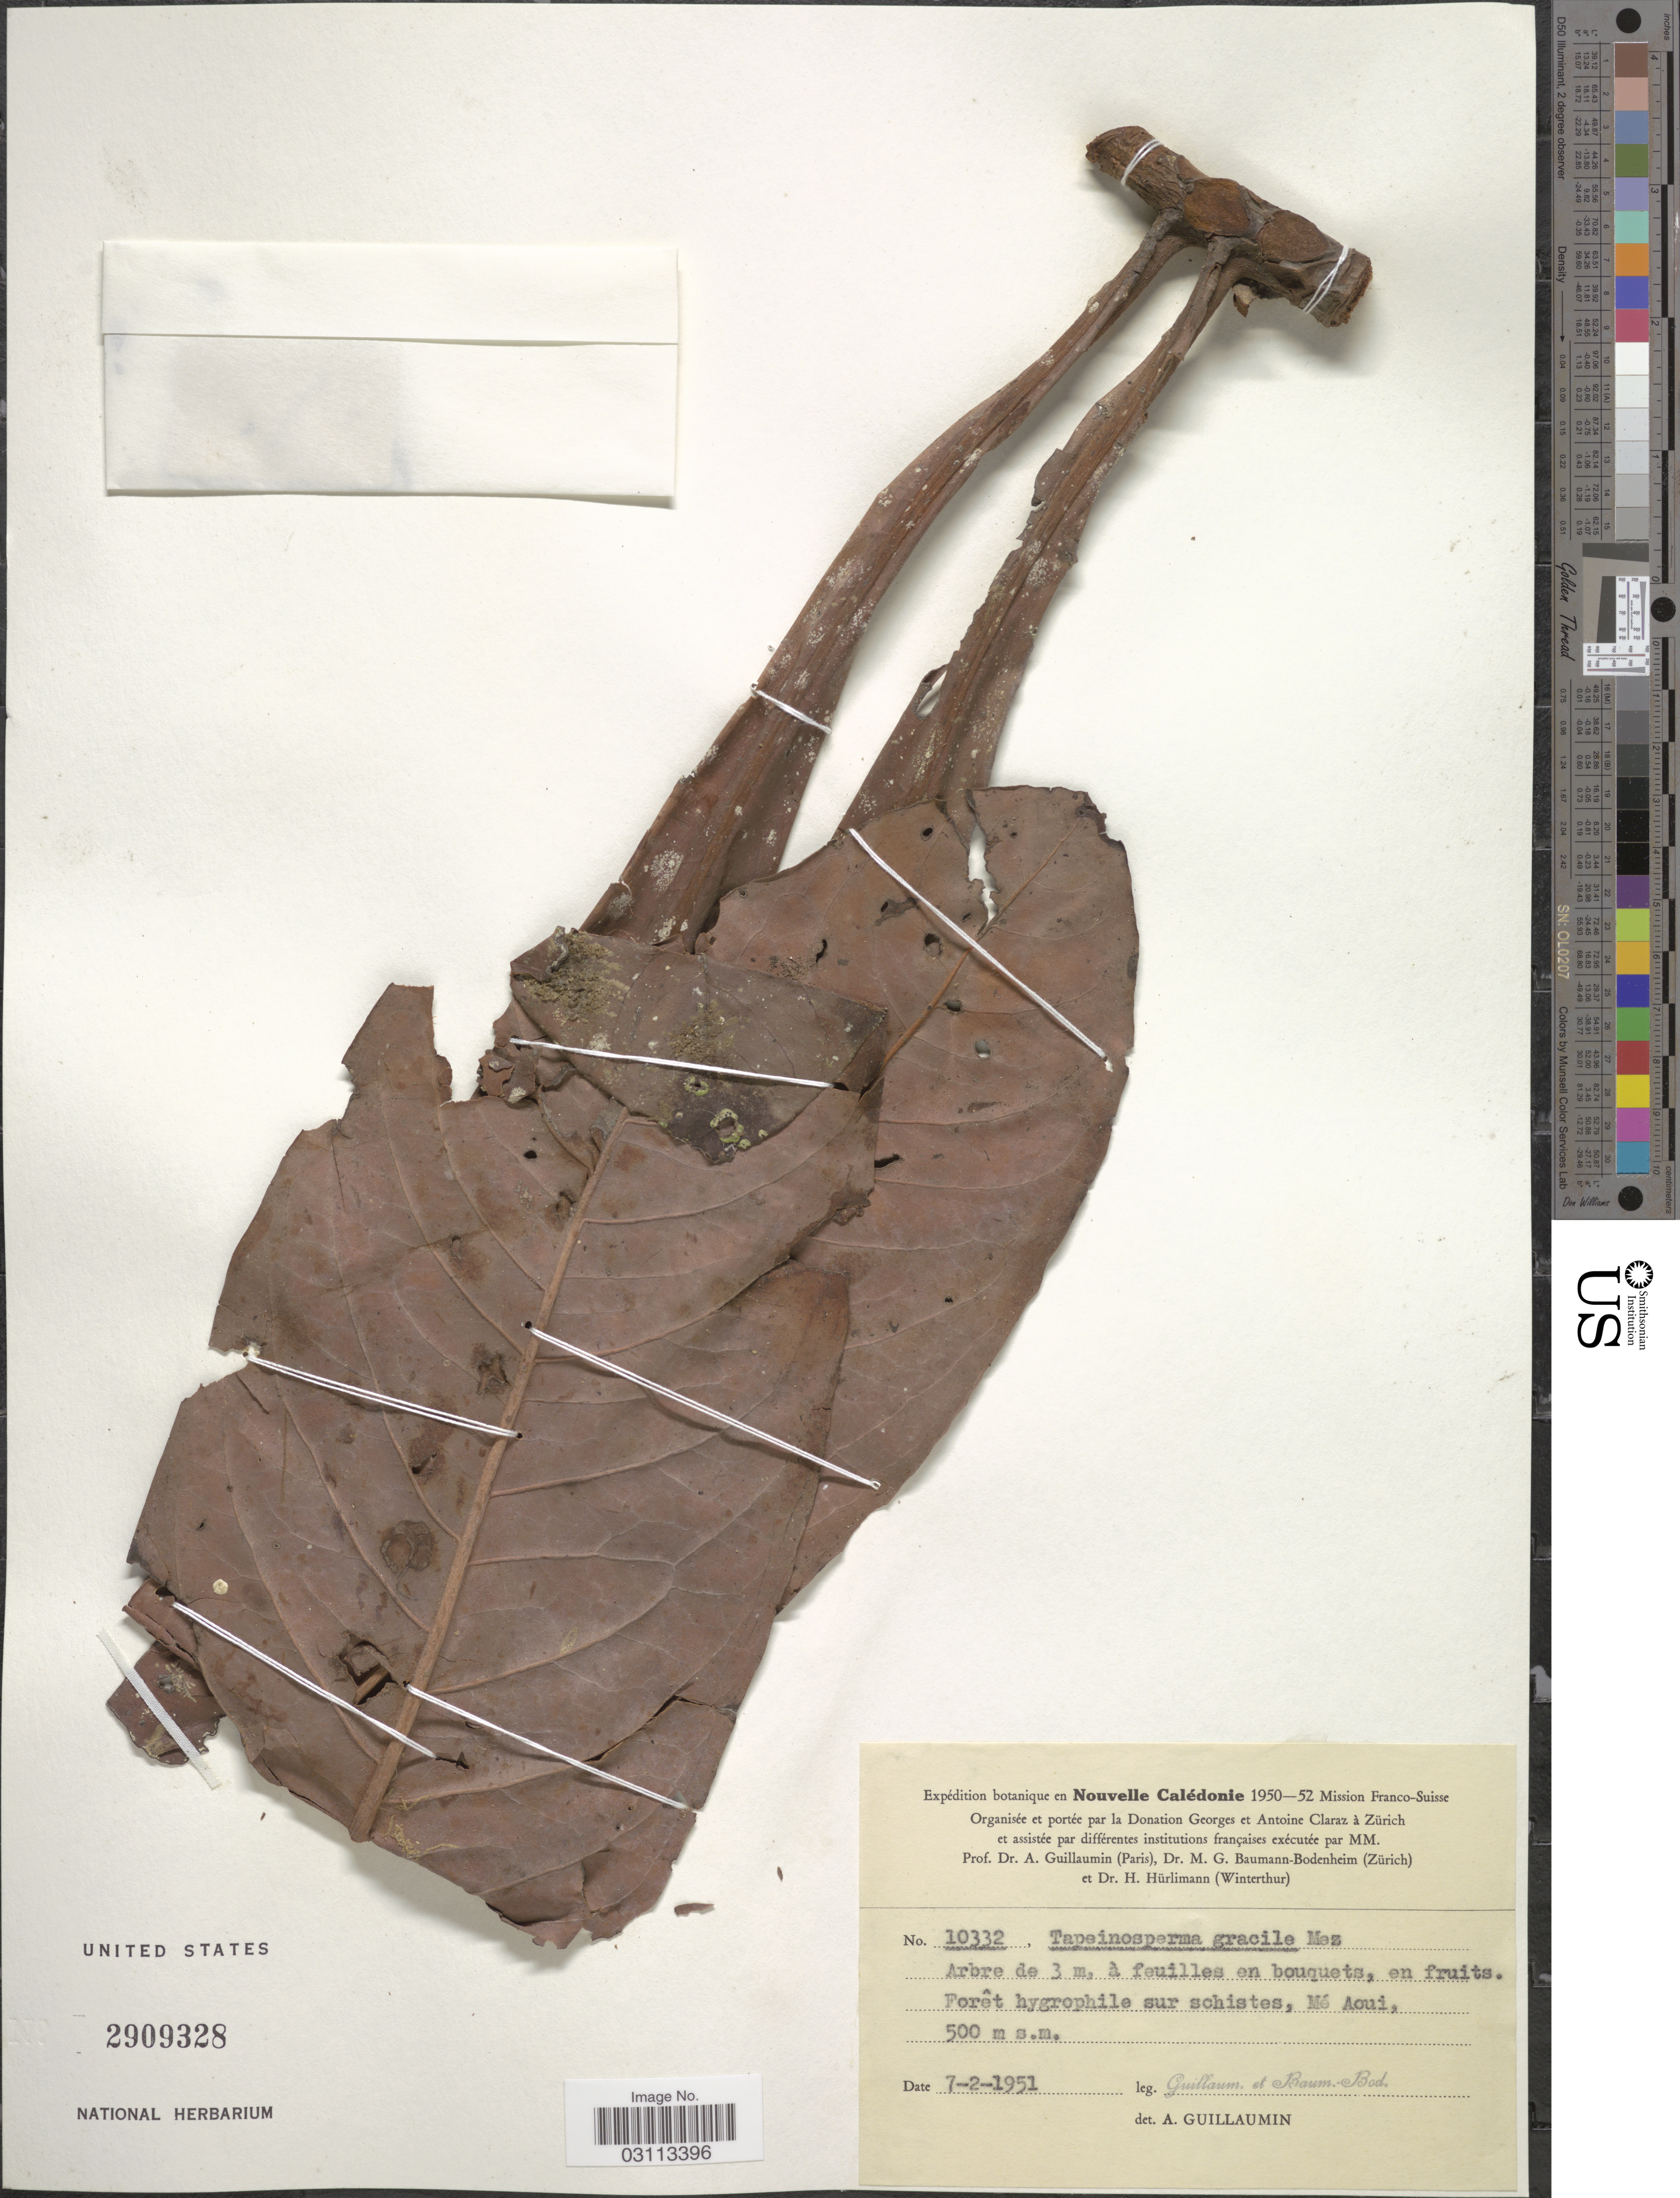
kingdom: Plantae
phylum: Tracheophyta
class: Magnoliopsida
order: Ericales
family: Primulaceae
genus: Tapeinosperma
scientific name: Tapeinosperma gracile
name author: Mez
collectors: A. Guillaumin & M. G. Baumann-Bodenheim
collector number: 10332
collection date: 1951-02-07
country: New Caledonia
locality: Mé Aoui.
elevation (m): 500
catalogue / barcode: US 2909328